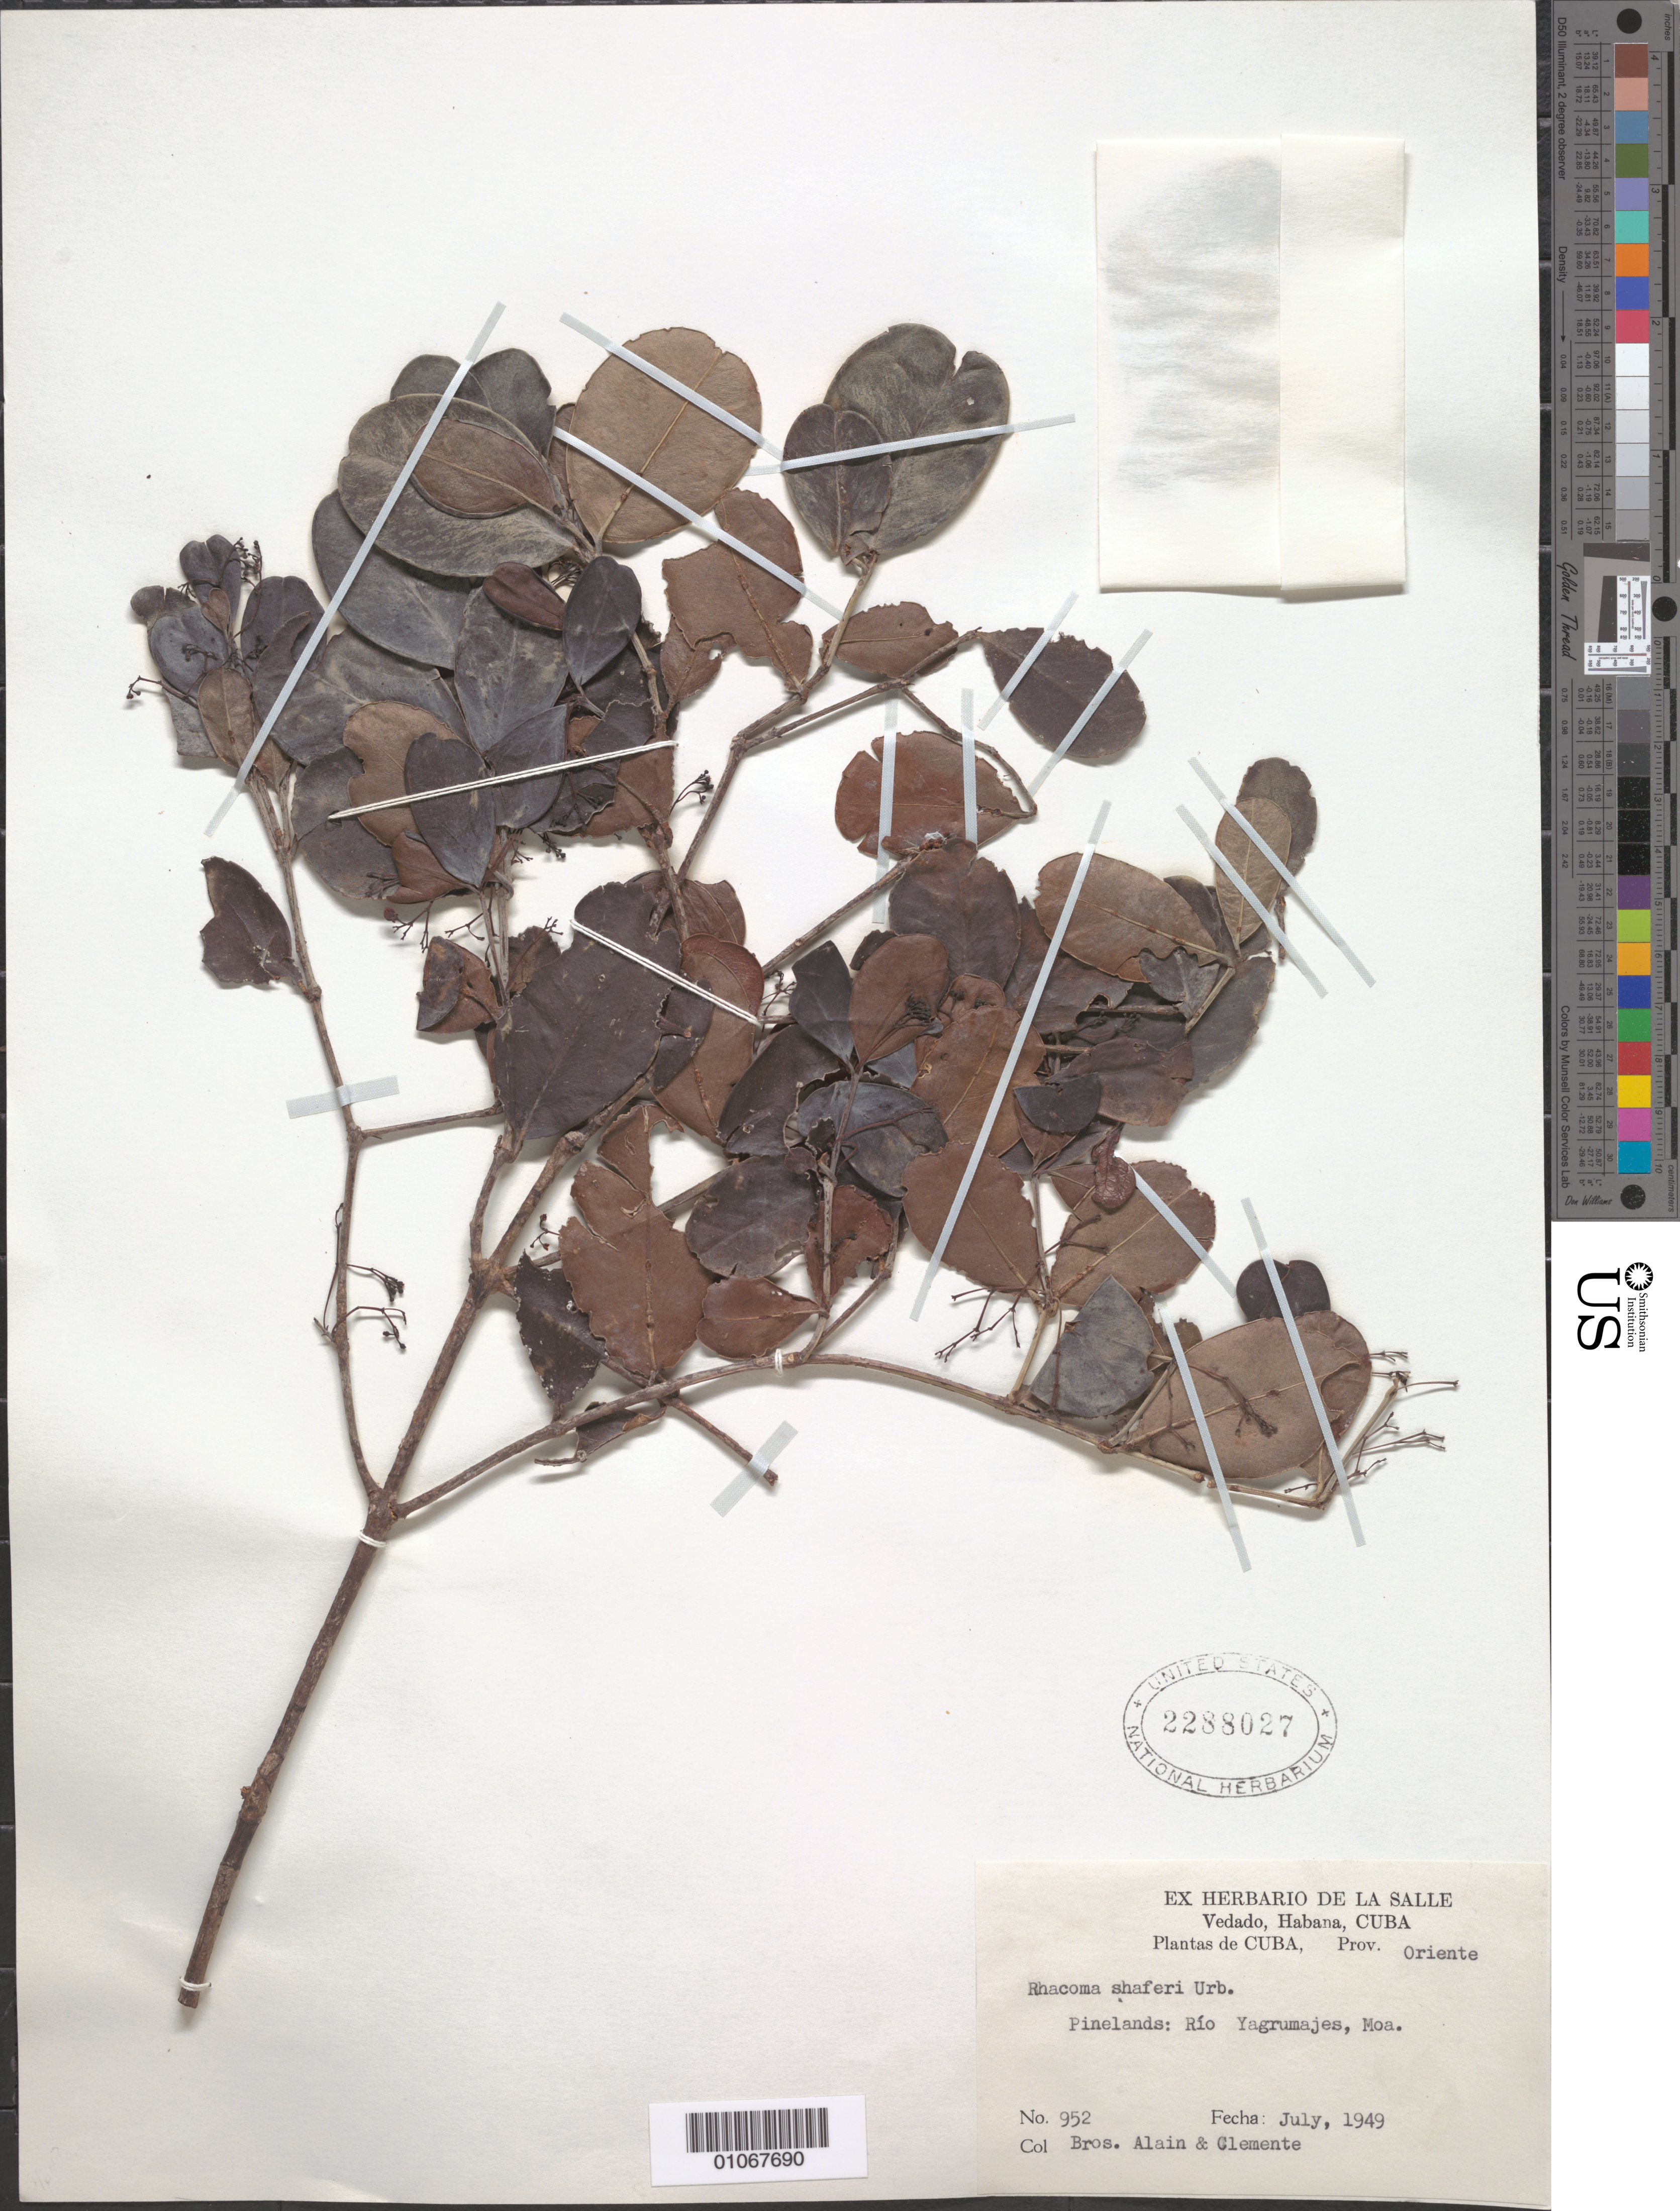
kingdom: Plantae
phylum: Tracheophyta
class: Magnoliopsida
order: Celastrales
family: Celastraceae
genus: Crossopetalum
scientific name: Crossopetalum shaferi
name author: (Britton & Urb.) Alain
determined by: Strong, Mark T., (BOT), Smithsonian Institution - National Museum of Natural History (UNITED STATES)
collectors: A. H. Liogier & Bro. Clemente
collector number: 952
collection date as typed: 01 Jul 1949 to 31 Jul 1949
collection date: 1949-07-01/1949-07-31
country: Cuba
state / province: Holguín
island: Cuba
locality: Rio Yagrumajes, Moa [Oriente]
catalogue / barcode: US 2288027